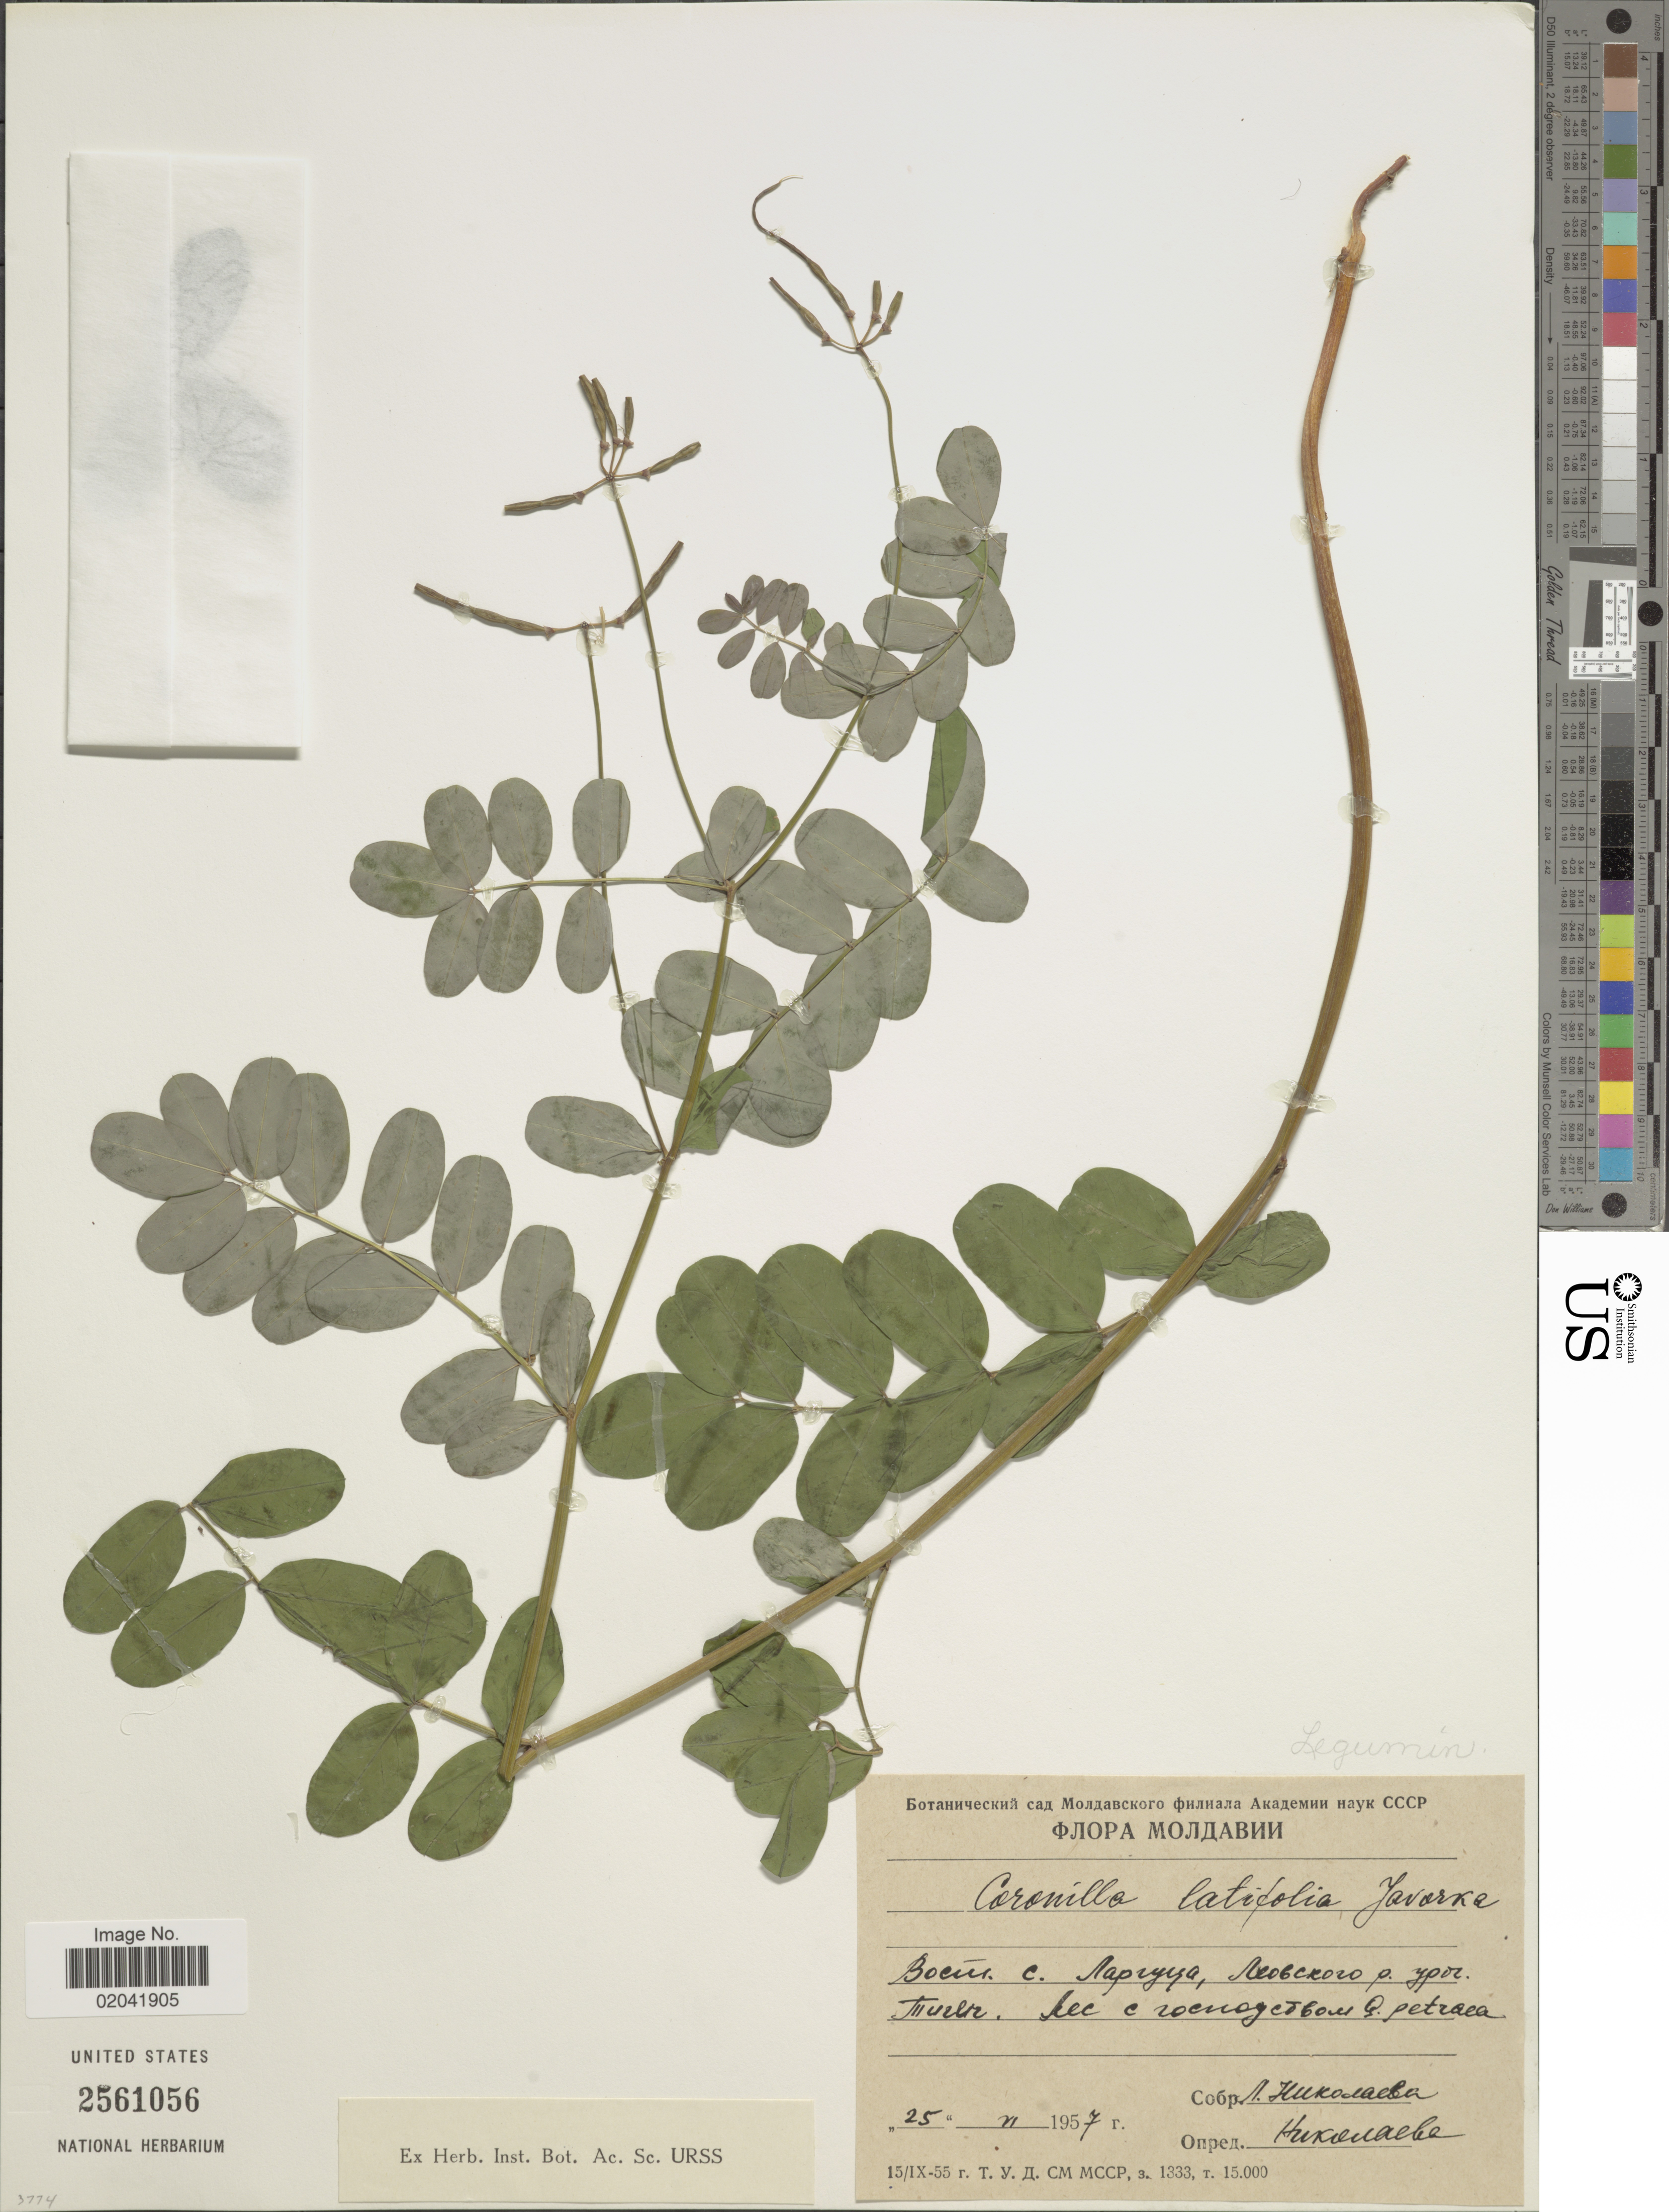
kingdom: Plantae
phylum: Tracheophyta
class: Magnoliopsida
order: Fabales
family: Fabaceae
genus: Coronilla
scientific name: Coronilla latifolia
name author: Jáv.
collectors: L. Nikolaeva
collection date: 1957-06-25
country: Moldova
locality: Larguta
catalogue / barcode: US 2561056